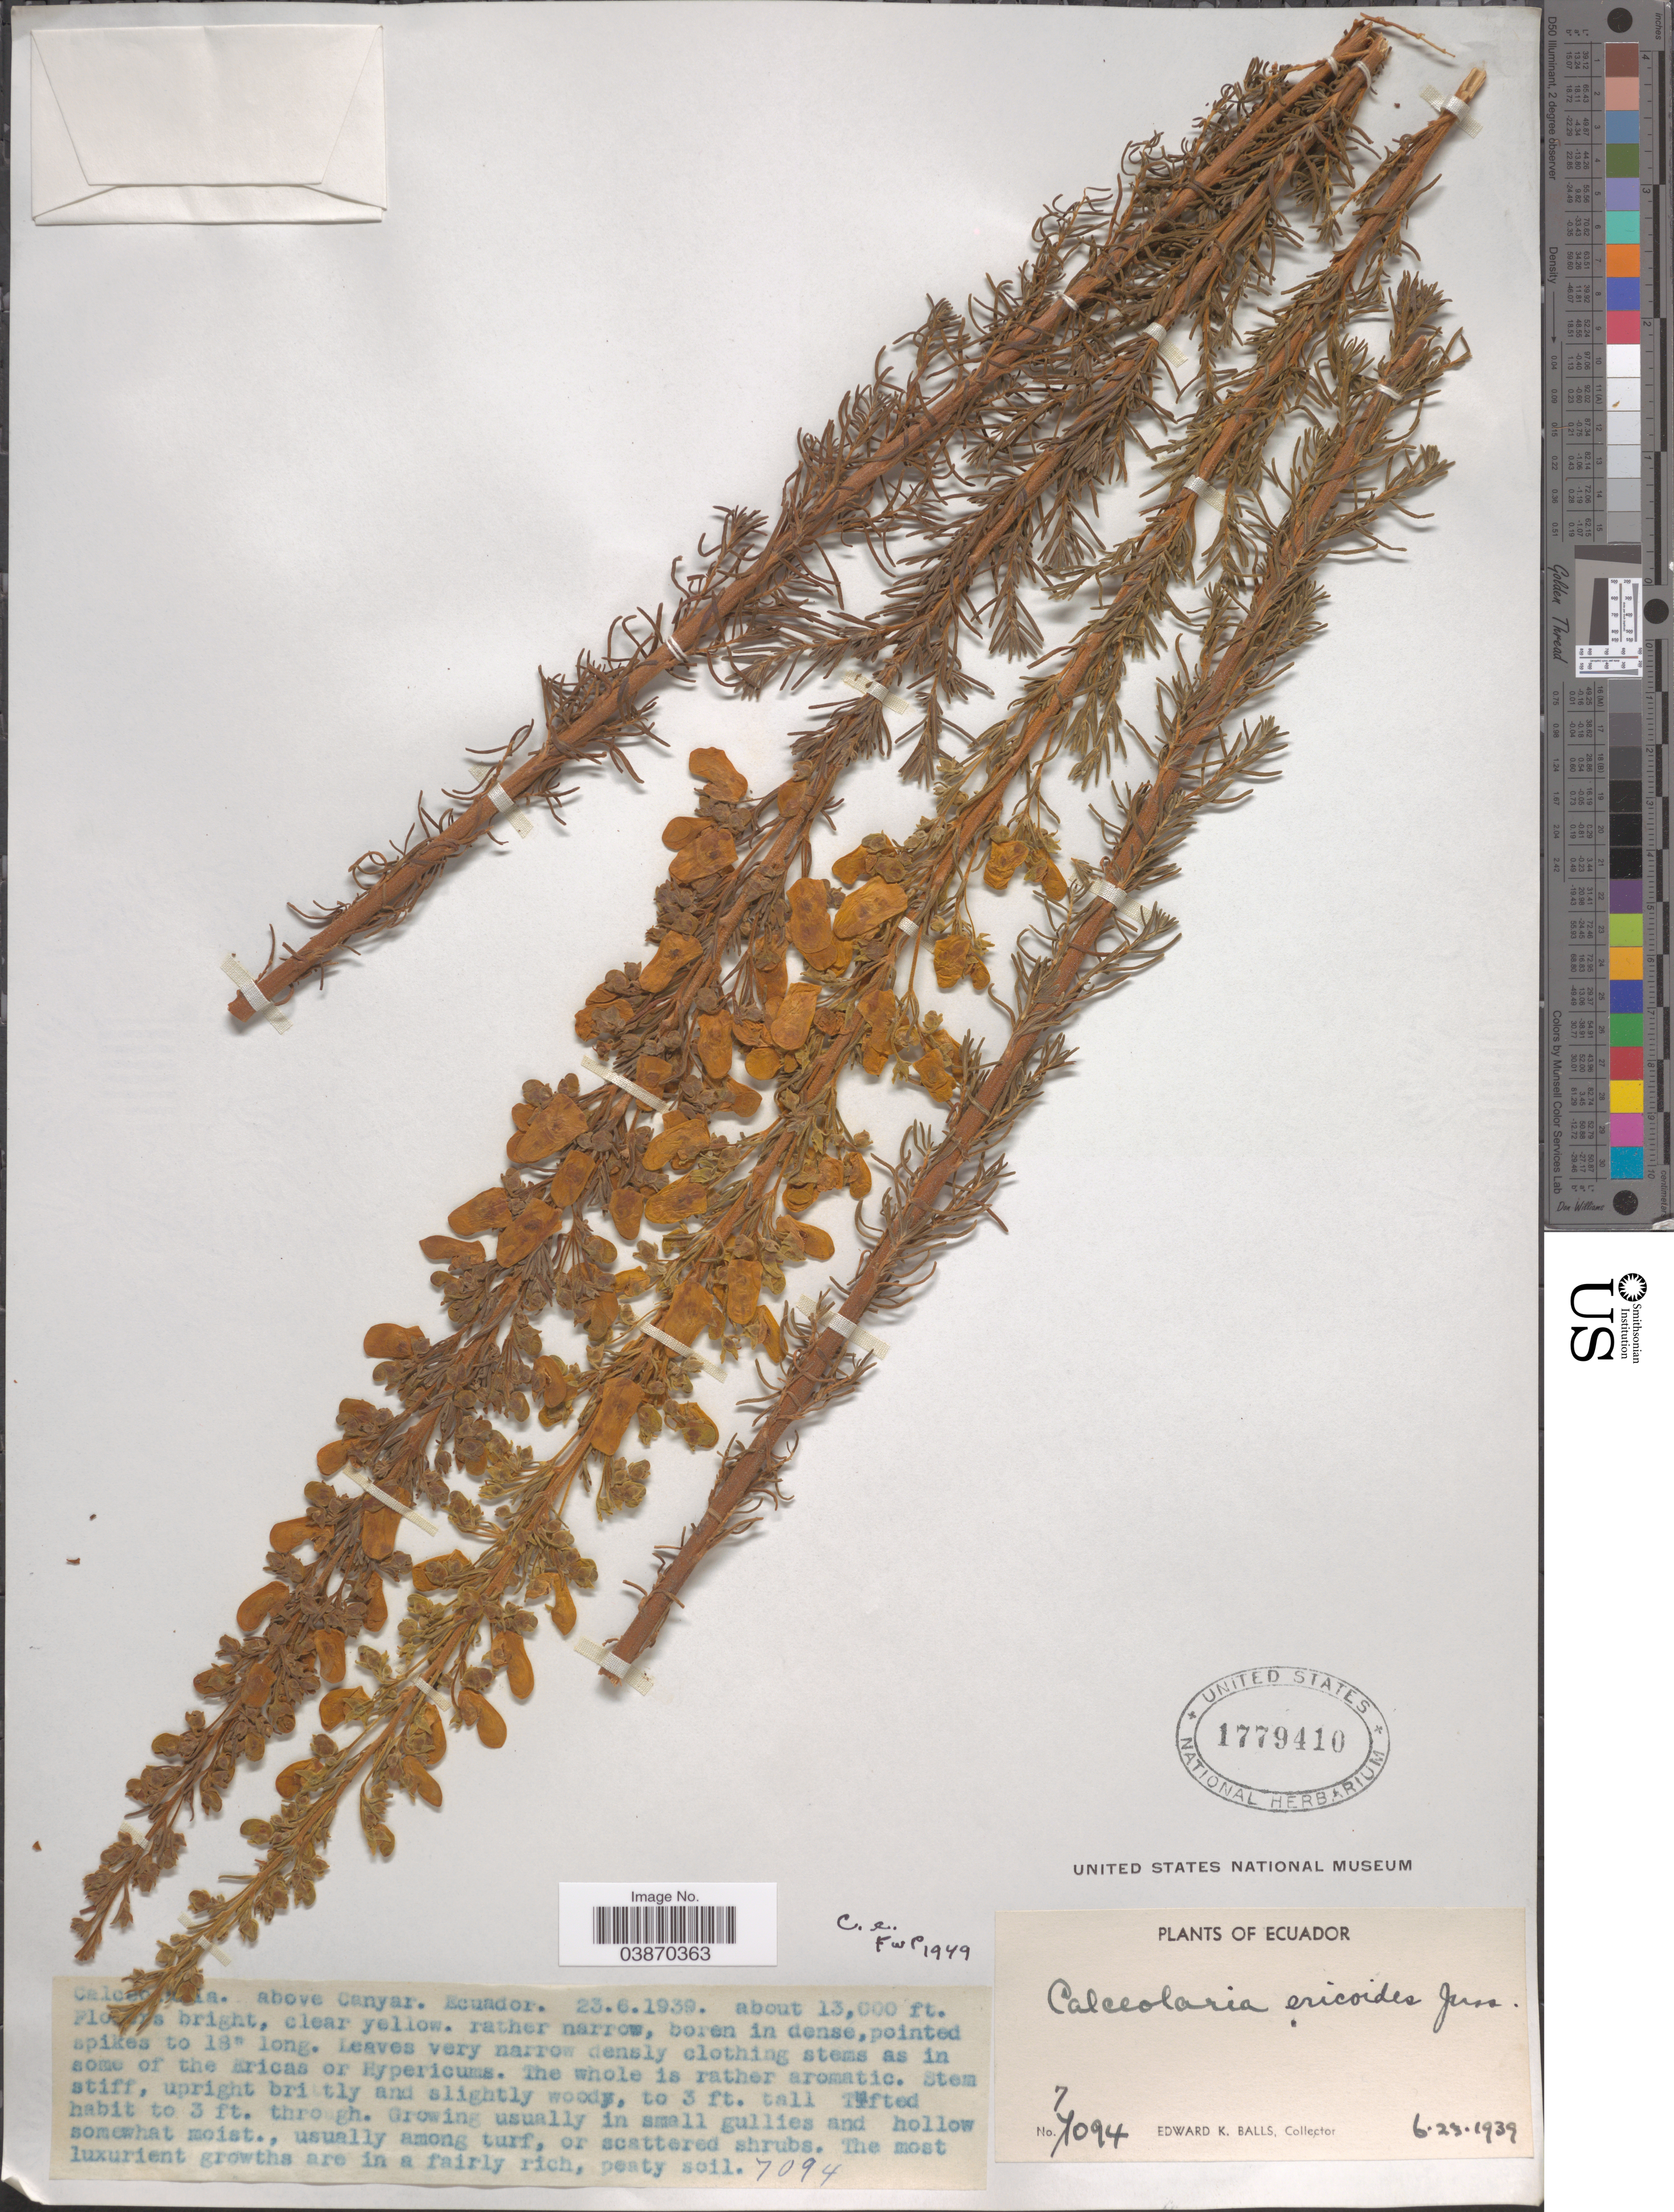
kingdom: Plantae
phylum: Tracheophyta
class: Magnoliopsida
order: Lamiales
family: Calceolariaceae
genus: Calceolaria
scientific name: Calceolaria ericoides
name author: Juss. ex Vahl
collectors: E. K. Balls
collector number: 7094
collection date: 1939-06-23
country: Ecuador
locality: Above Canyar.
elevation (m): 3962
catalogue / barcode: US 1779410